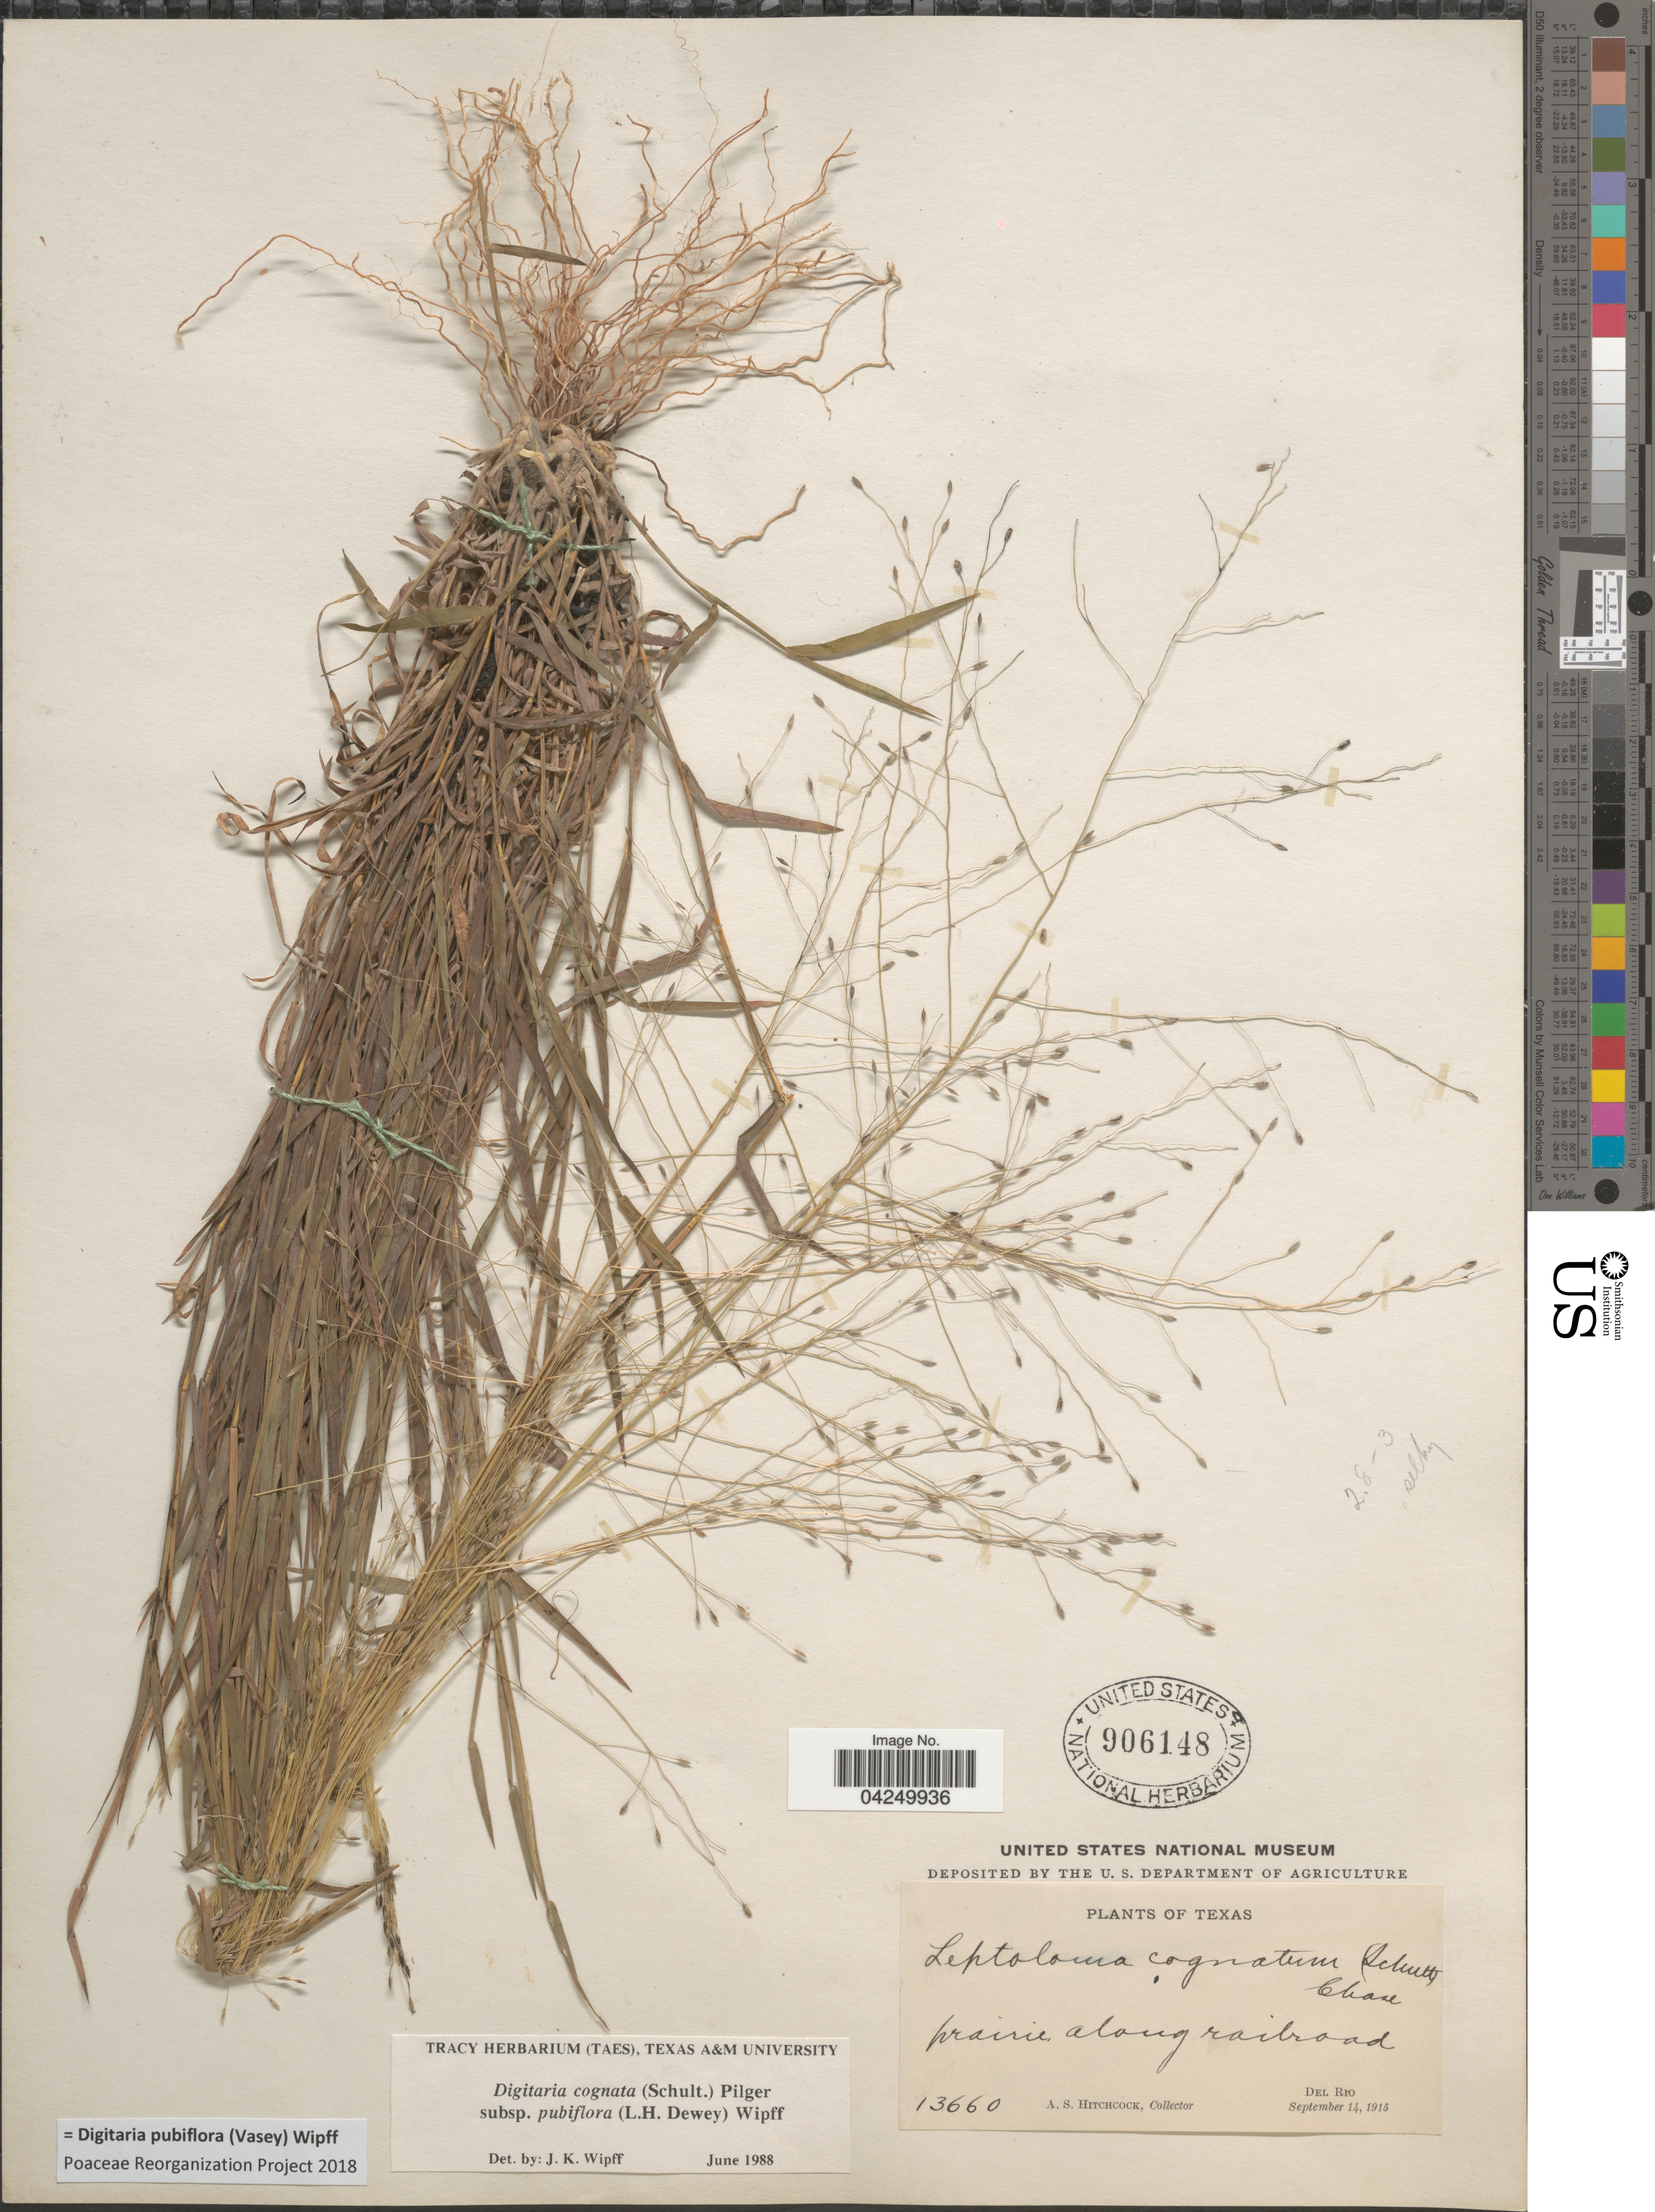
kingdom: Plantae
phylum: Tracheophyta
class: Liliopsida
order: Poales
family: Poaceae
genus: Digitaria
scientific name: Digitaria pubiflora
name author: (Vasey) Wipff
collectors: A. S. Hitchcock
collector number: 13660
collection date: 1915-09-14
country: United States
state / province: Texas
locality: Prairie along railroad. Del Rio.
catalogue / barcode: US 906148